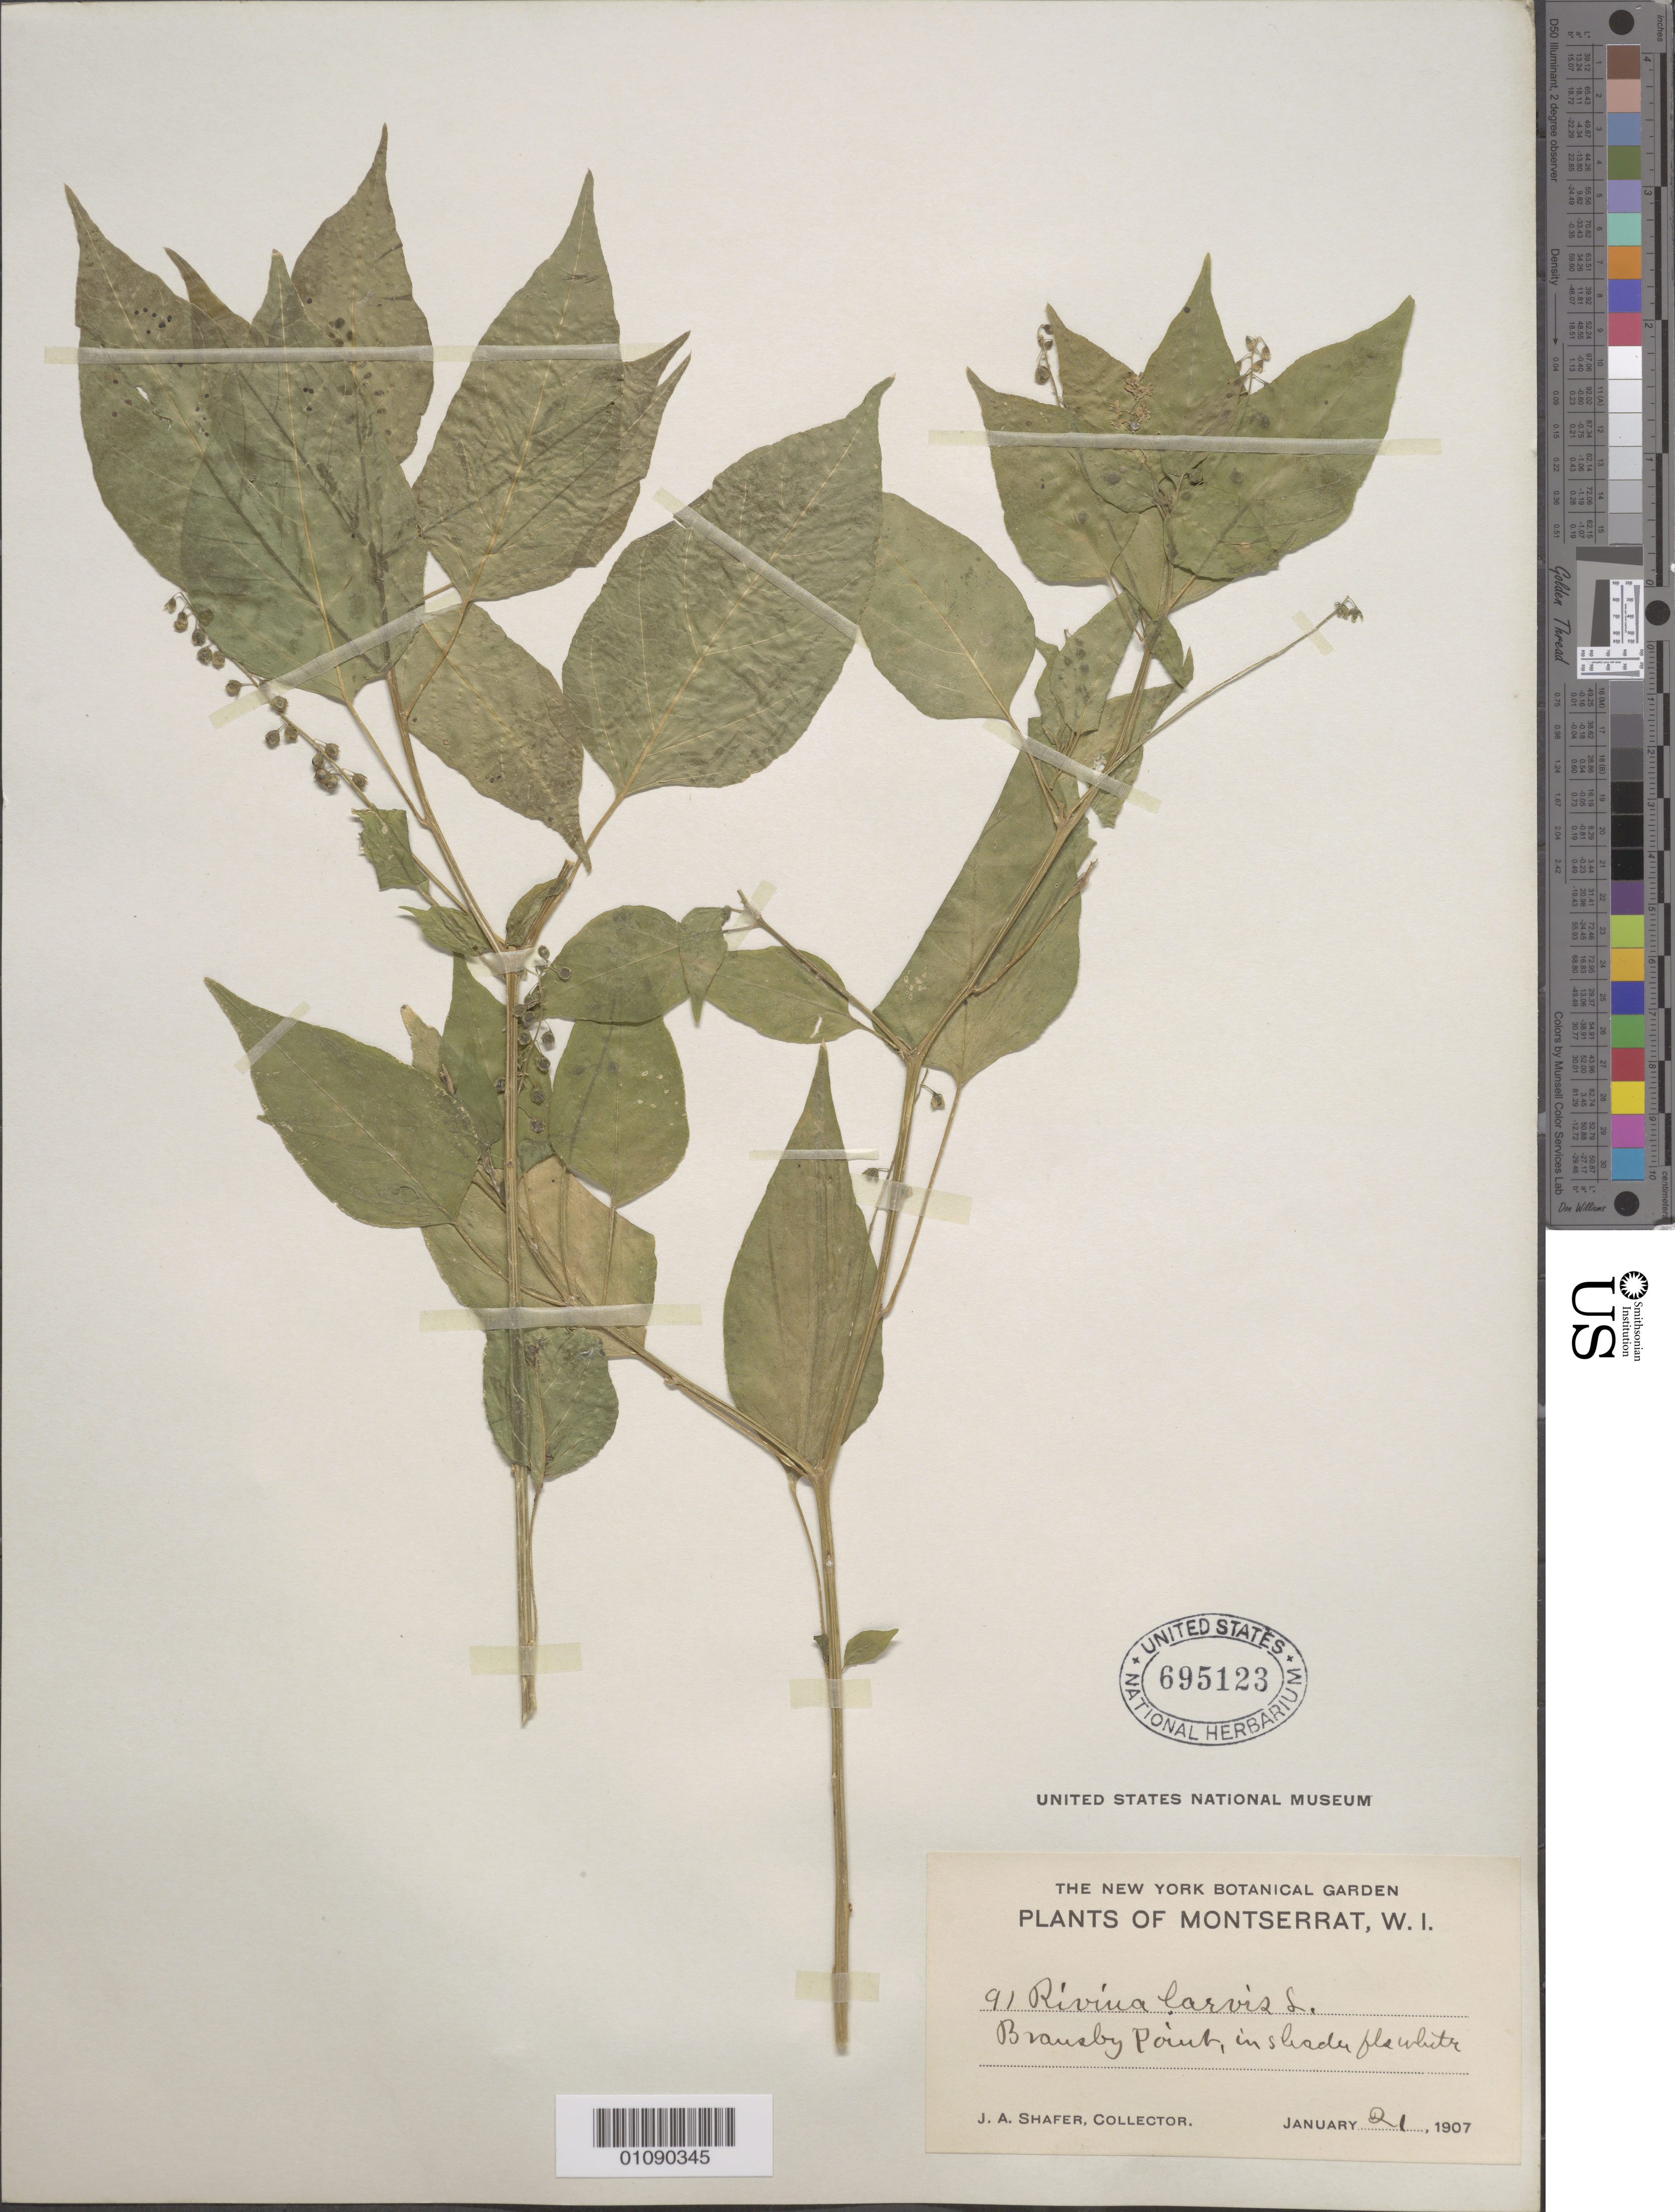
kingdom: Plantae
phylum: Tracheophyta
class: Magnoliopsida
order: Caryophyllales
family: Phytolaccaceae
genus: Rivina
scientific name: Rivina humilis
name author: L.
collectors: J. A. Shafer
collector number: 91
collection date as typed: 21 Jan 1907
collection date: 1907-01-21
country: Montserrat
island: Montserrat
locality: Branchy Point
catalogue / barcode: US 695123